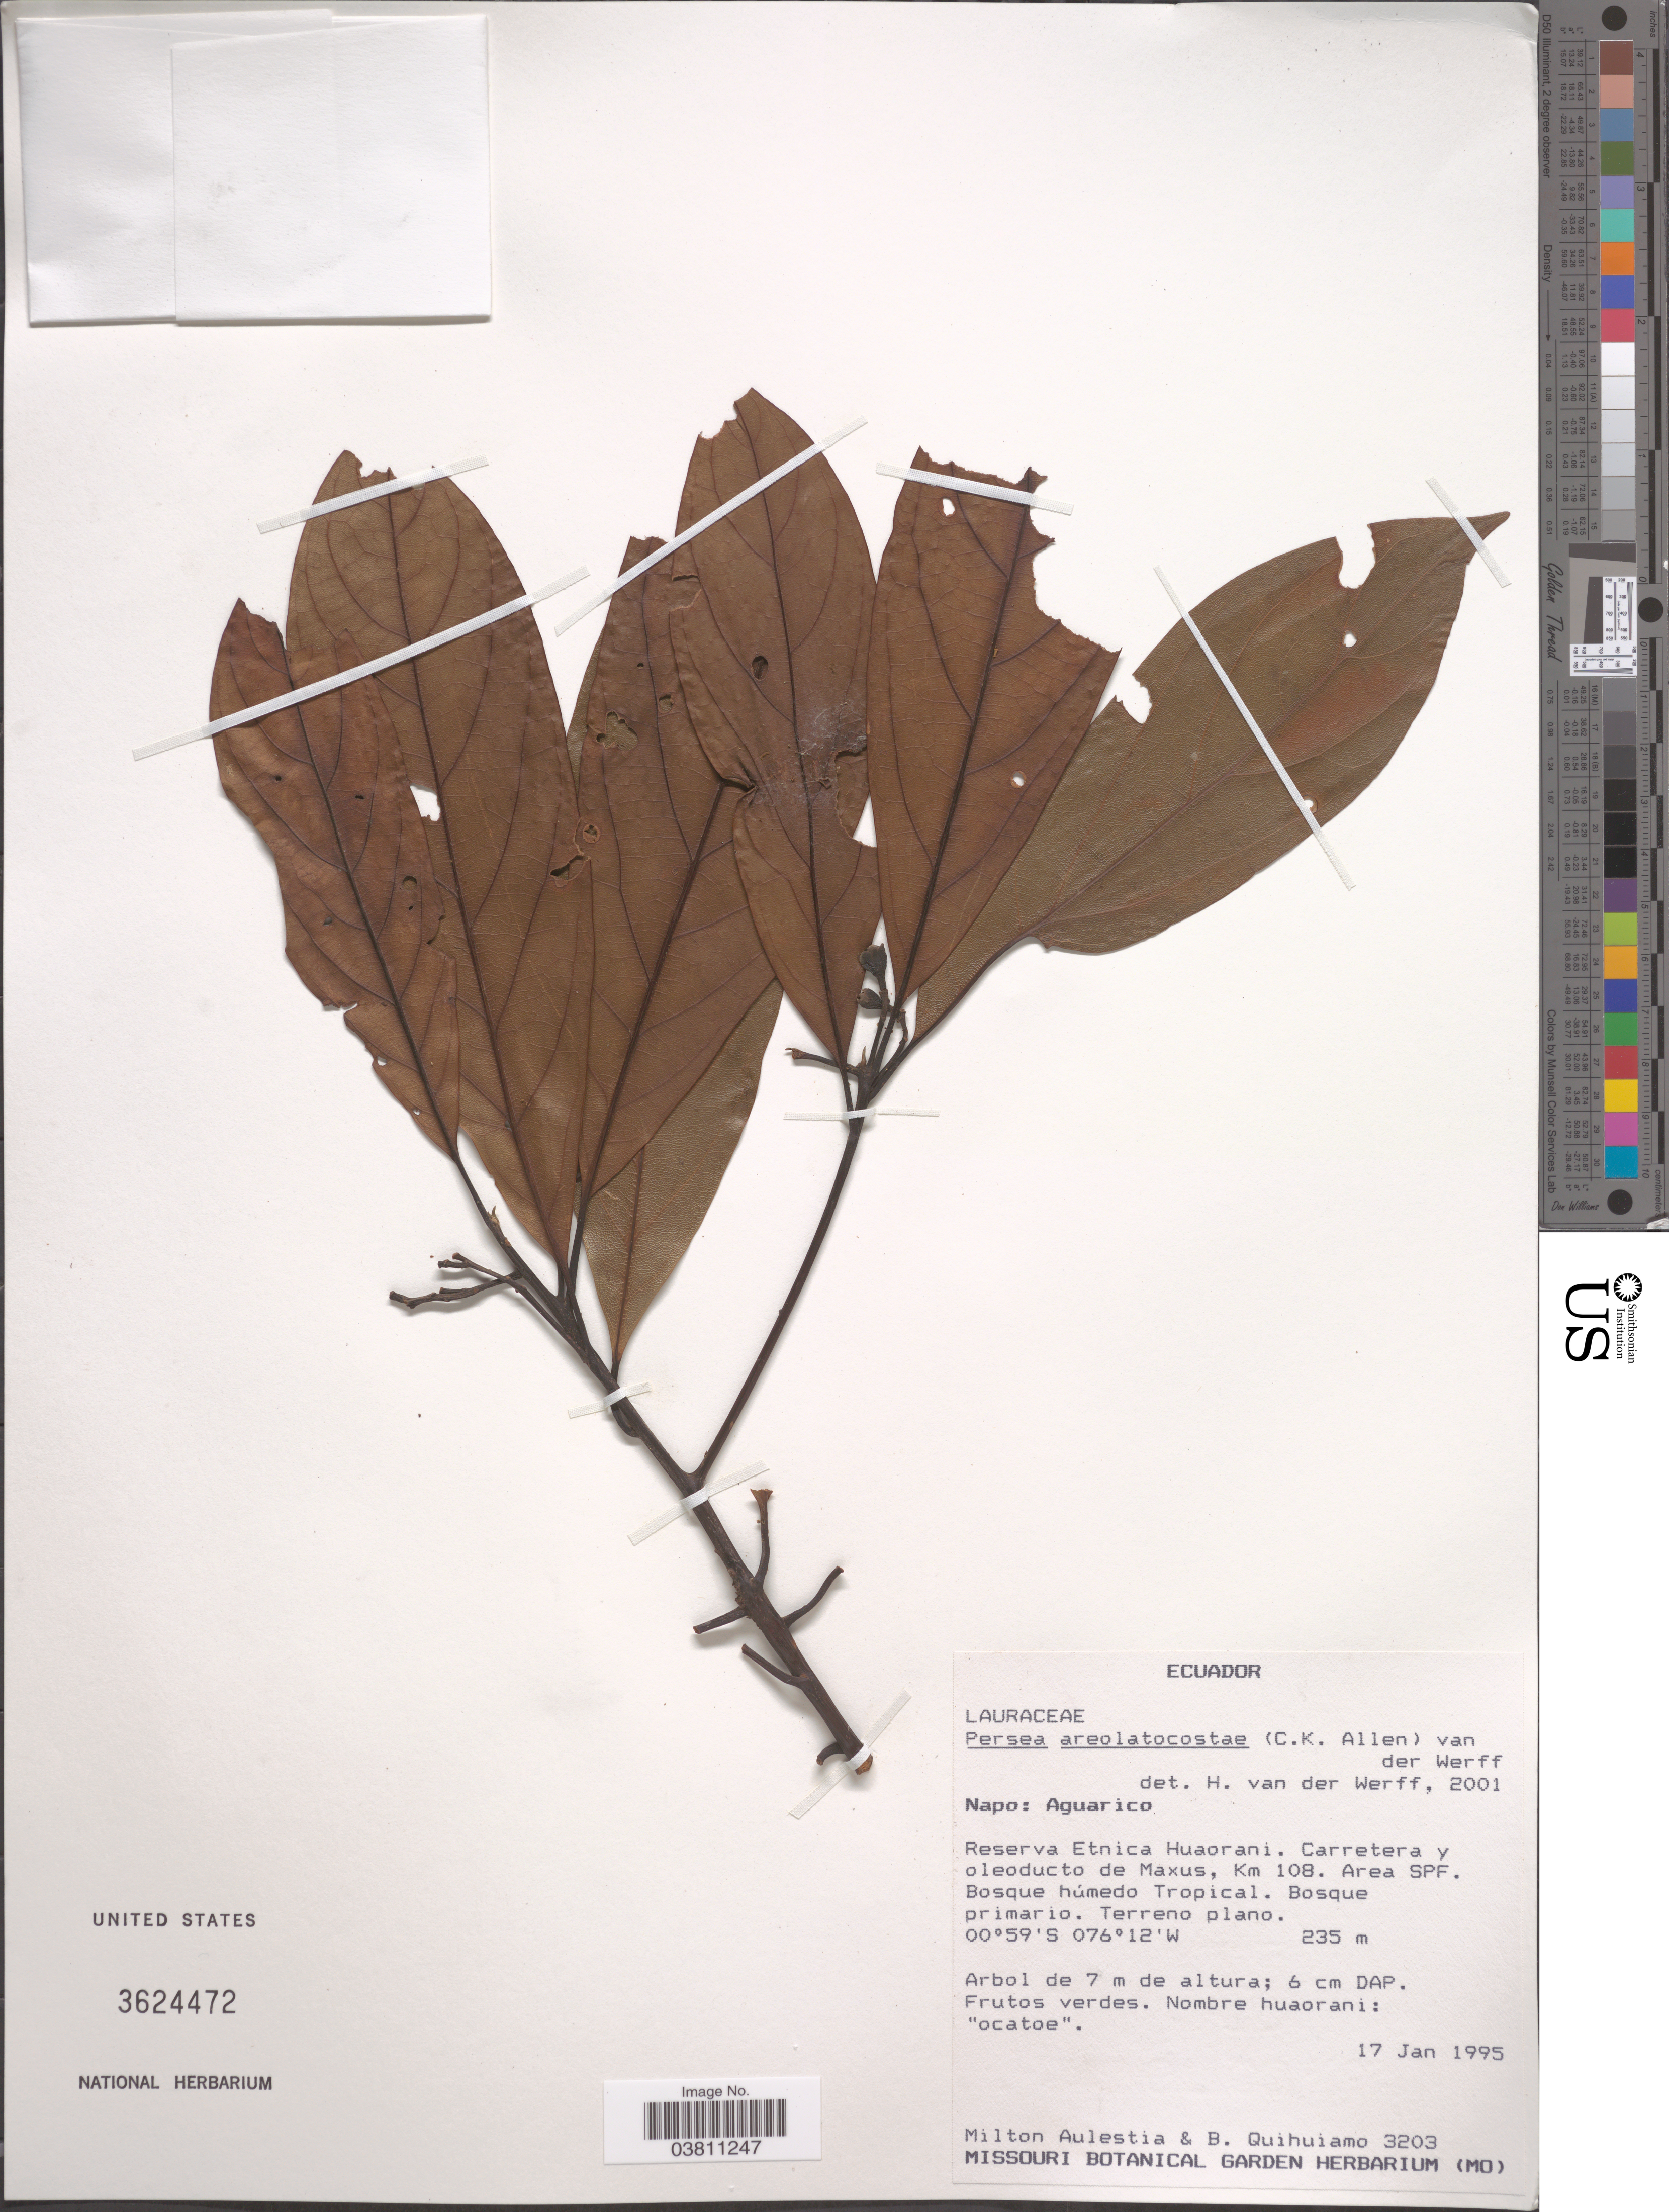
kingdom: Plantae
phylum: Tracheophyta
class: Magnoliopsida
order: Laurales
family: Lauraceae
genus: Persea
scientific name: Persea areolatocostae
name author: (C.K. Allen) van der Werff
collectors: M. Aulestia & B. Quihuiamo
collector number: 3203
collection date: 1995-01-17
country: Ecuador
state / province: Napo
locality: Aguarico. Reserva Etnica Huaorani. Carretera y oleoducto de Maxus, Km 108. Area SPF.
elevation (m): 235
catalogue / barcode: US 3624472